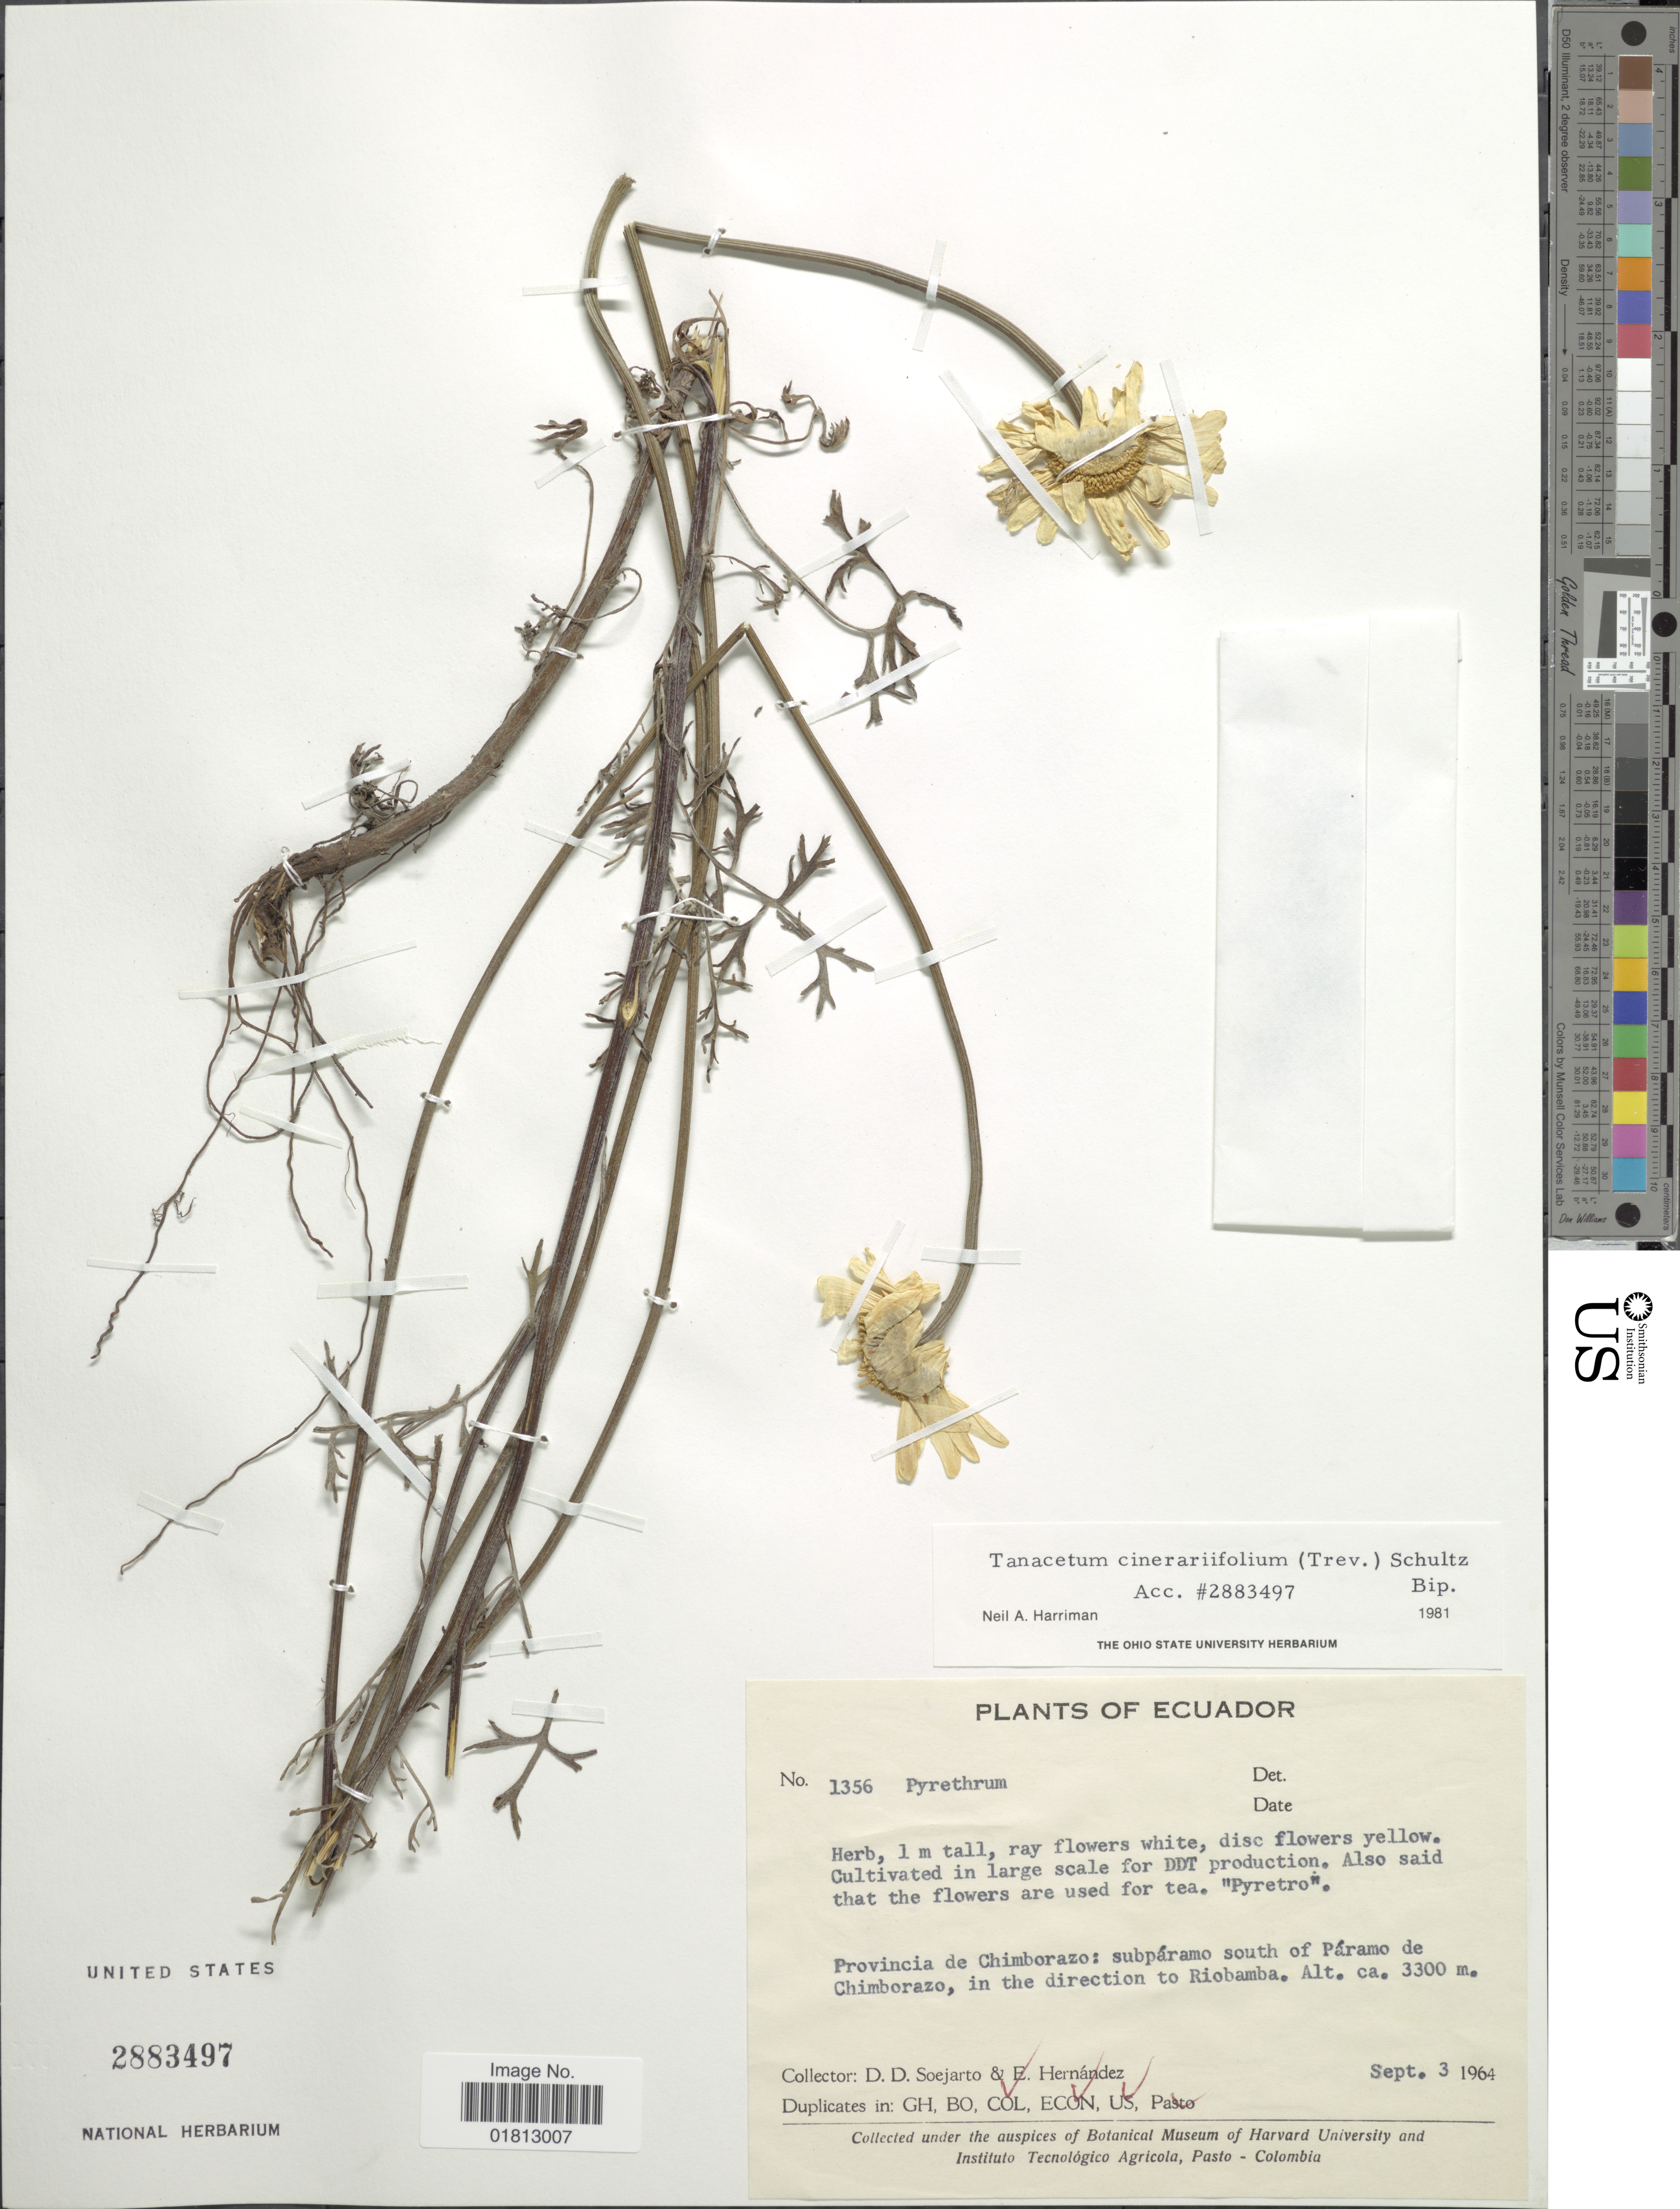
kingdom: Plantae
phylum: Tracheophyta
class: Magnoliopsida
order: Asterales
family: Asteraceae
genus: Tanacetum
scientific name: Tanacetum cinerariifolium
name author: (Trevis.) Schult.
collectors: E. Hernández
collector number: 1356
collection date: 1964-09-03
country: Ecuador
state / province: Chimborazo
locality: Provincia de Chimborazo: subparamo south of Paramo de Chimborazo, in the direction to Riobamba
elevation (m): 3300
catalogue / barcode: US 2883497